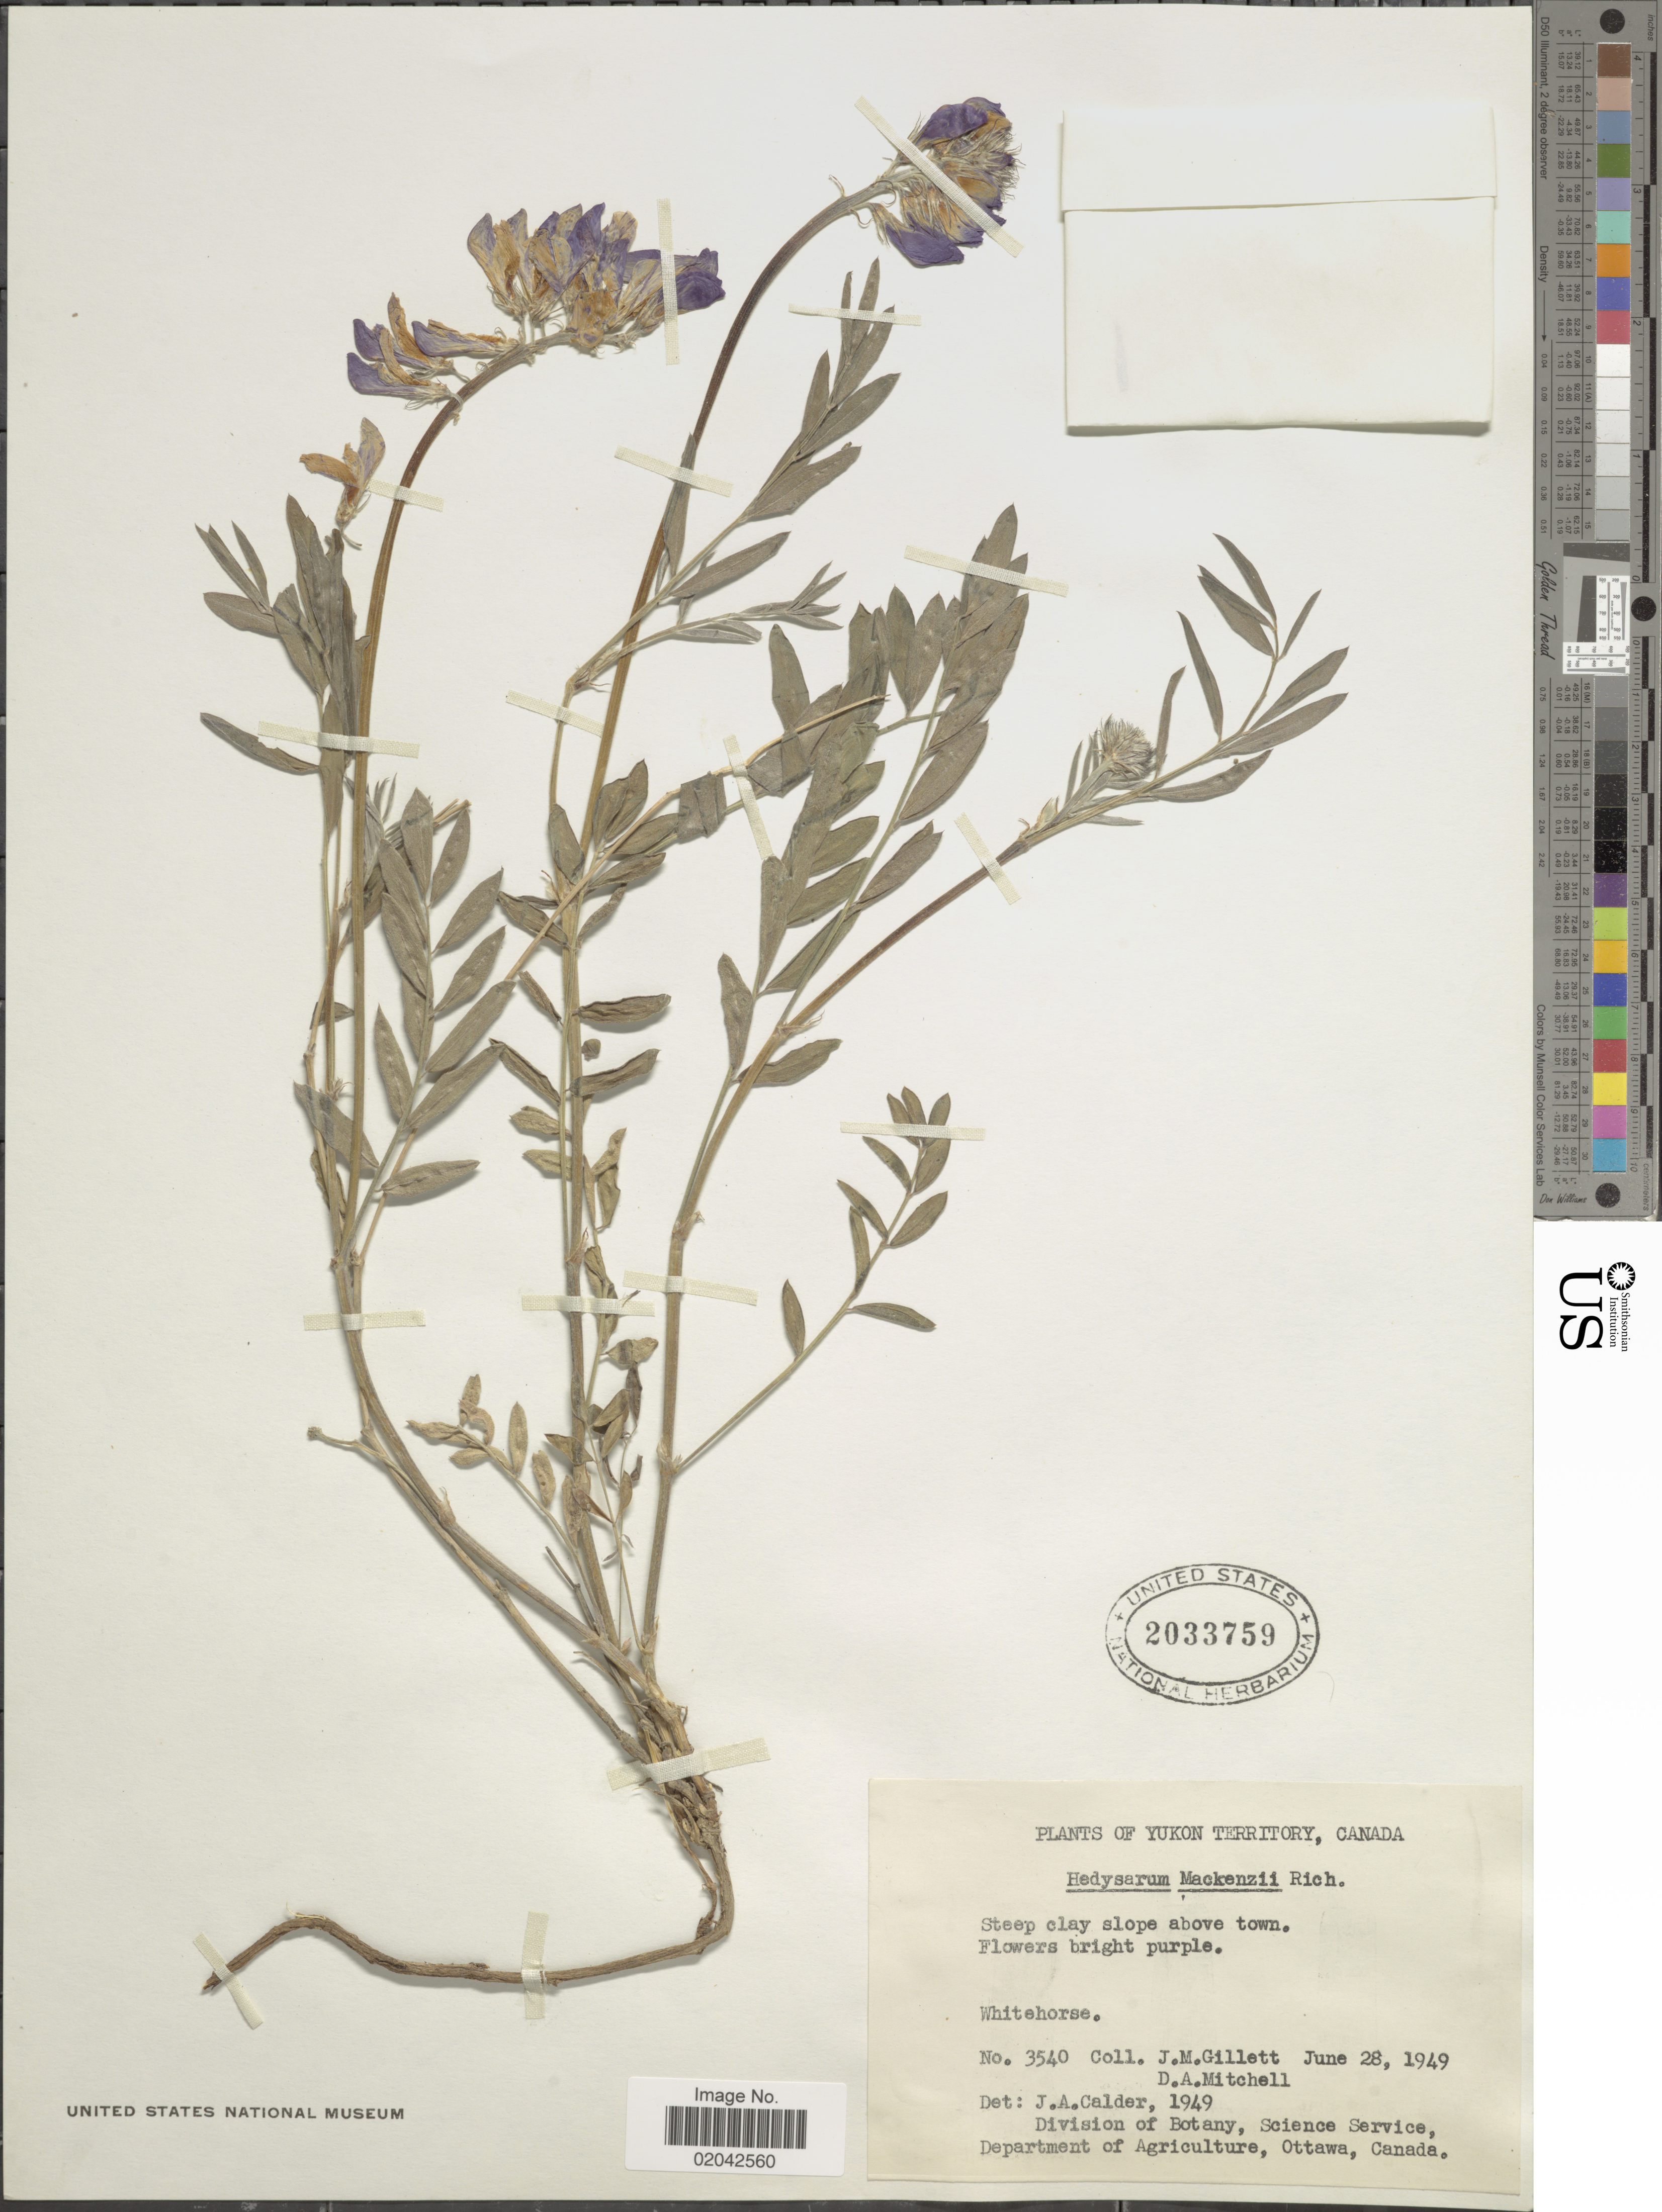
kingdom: Plantae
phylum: Tracheophyta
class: Magnoliopsida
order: Fabales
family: Fabaceae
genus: Hedysarum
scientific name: Hedysarum mackenziei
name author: Richardson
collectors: J. M. Gillet & D. Mitchell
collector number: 3540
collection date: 1949-06-28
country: Canada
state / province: Yukon Territory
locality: slope above town, Whitehorse.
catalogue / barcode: US 2033759